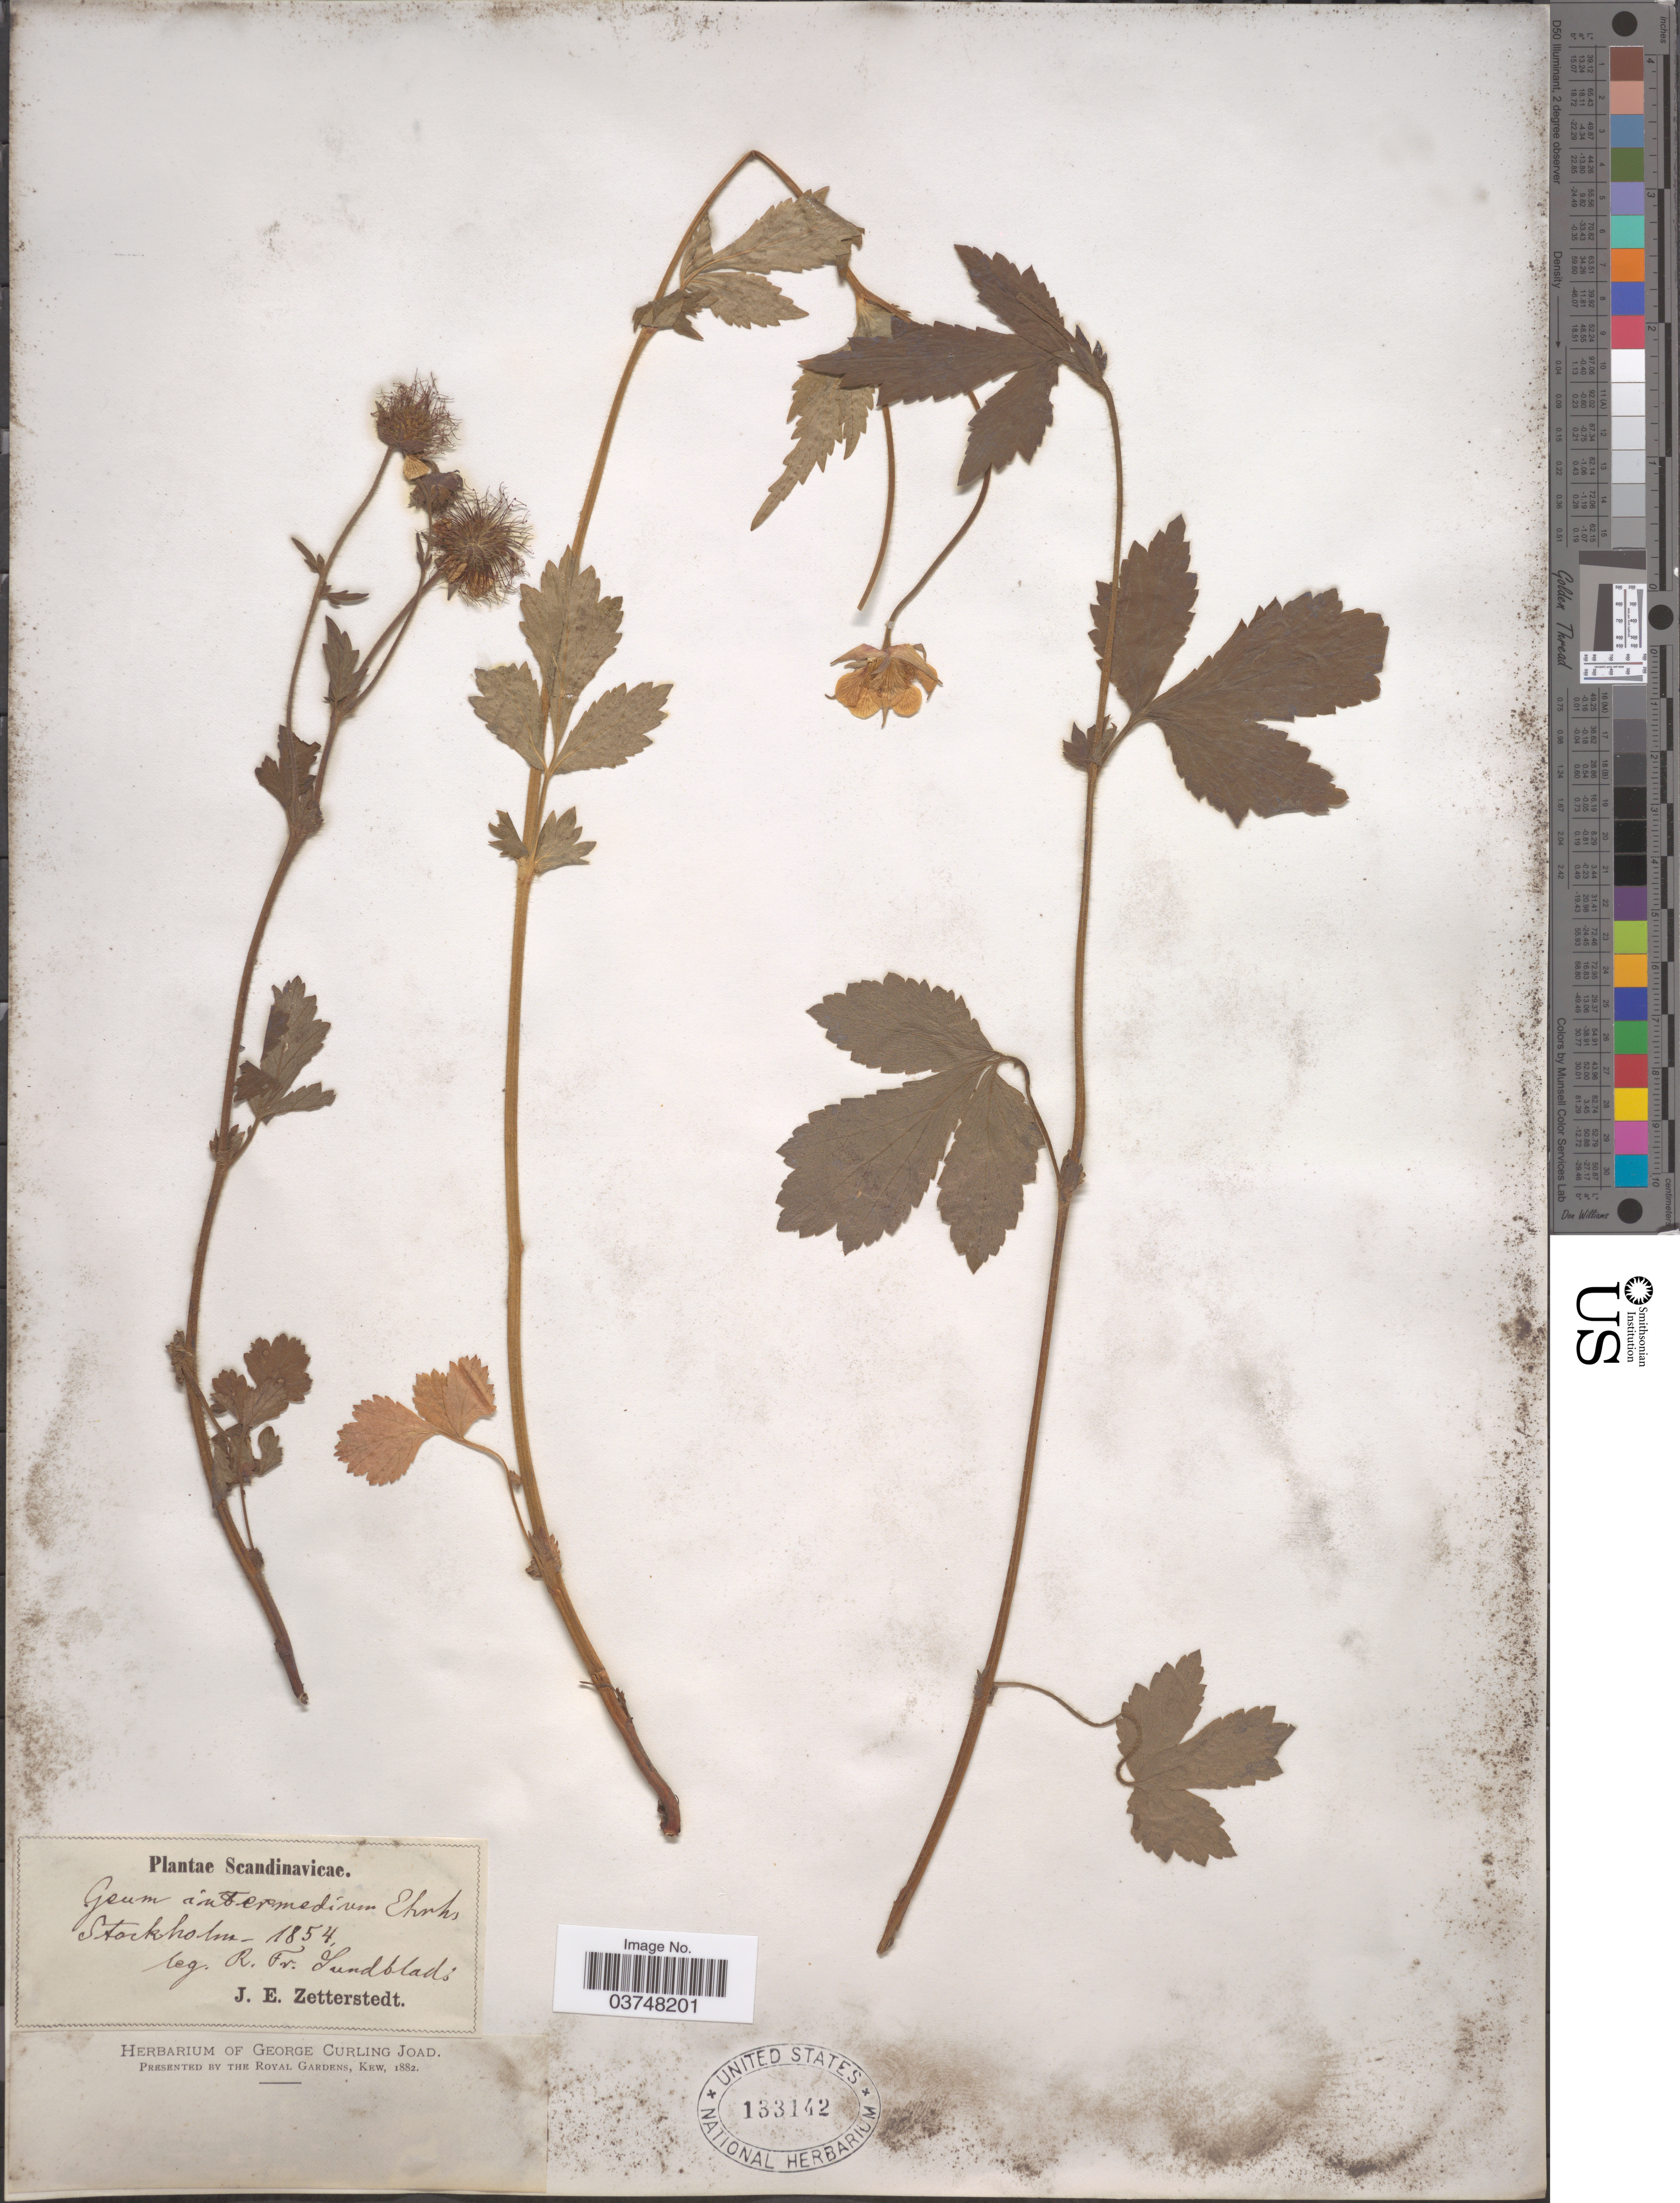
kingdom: Plantae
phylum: Tracheophyta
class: Magnoliopsida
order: Rosales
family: Rosaceae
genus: Geum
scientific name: Geum intermedium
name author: Besser ex M. Bieb.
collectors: R. Lundblads & J.E. Zetterstedt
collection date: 1854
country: Sweden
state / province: Stockholm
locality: Scandinavicae.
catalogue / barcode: US 133142